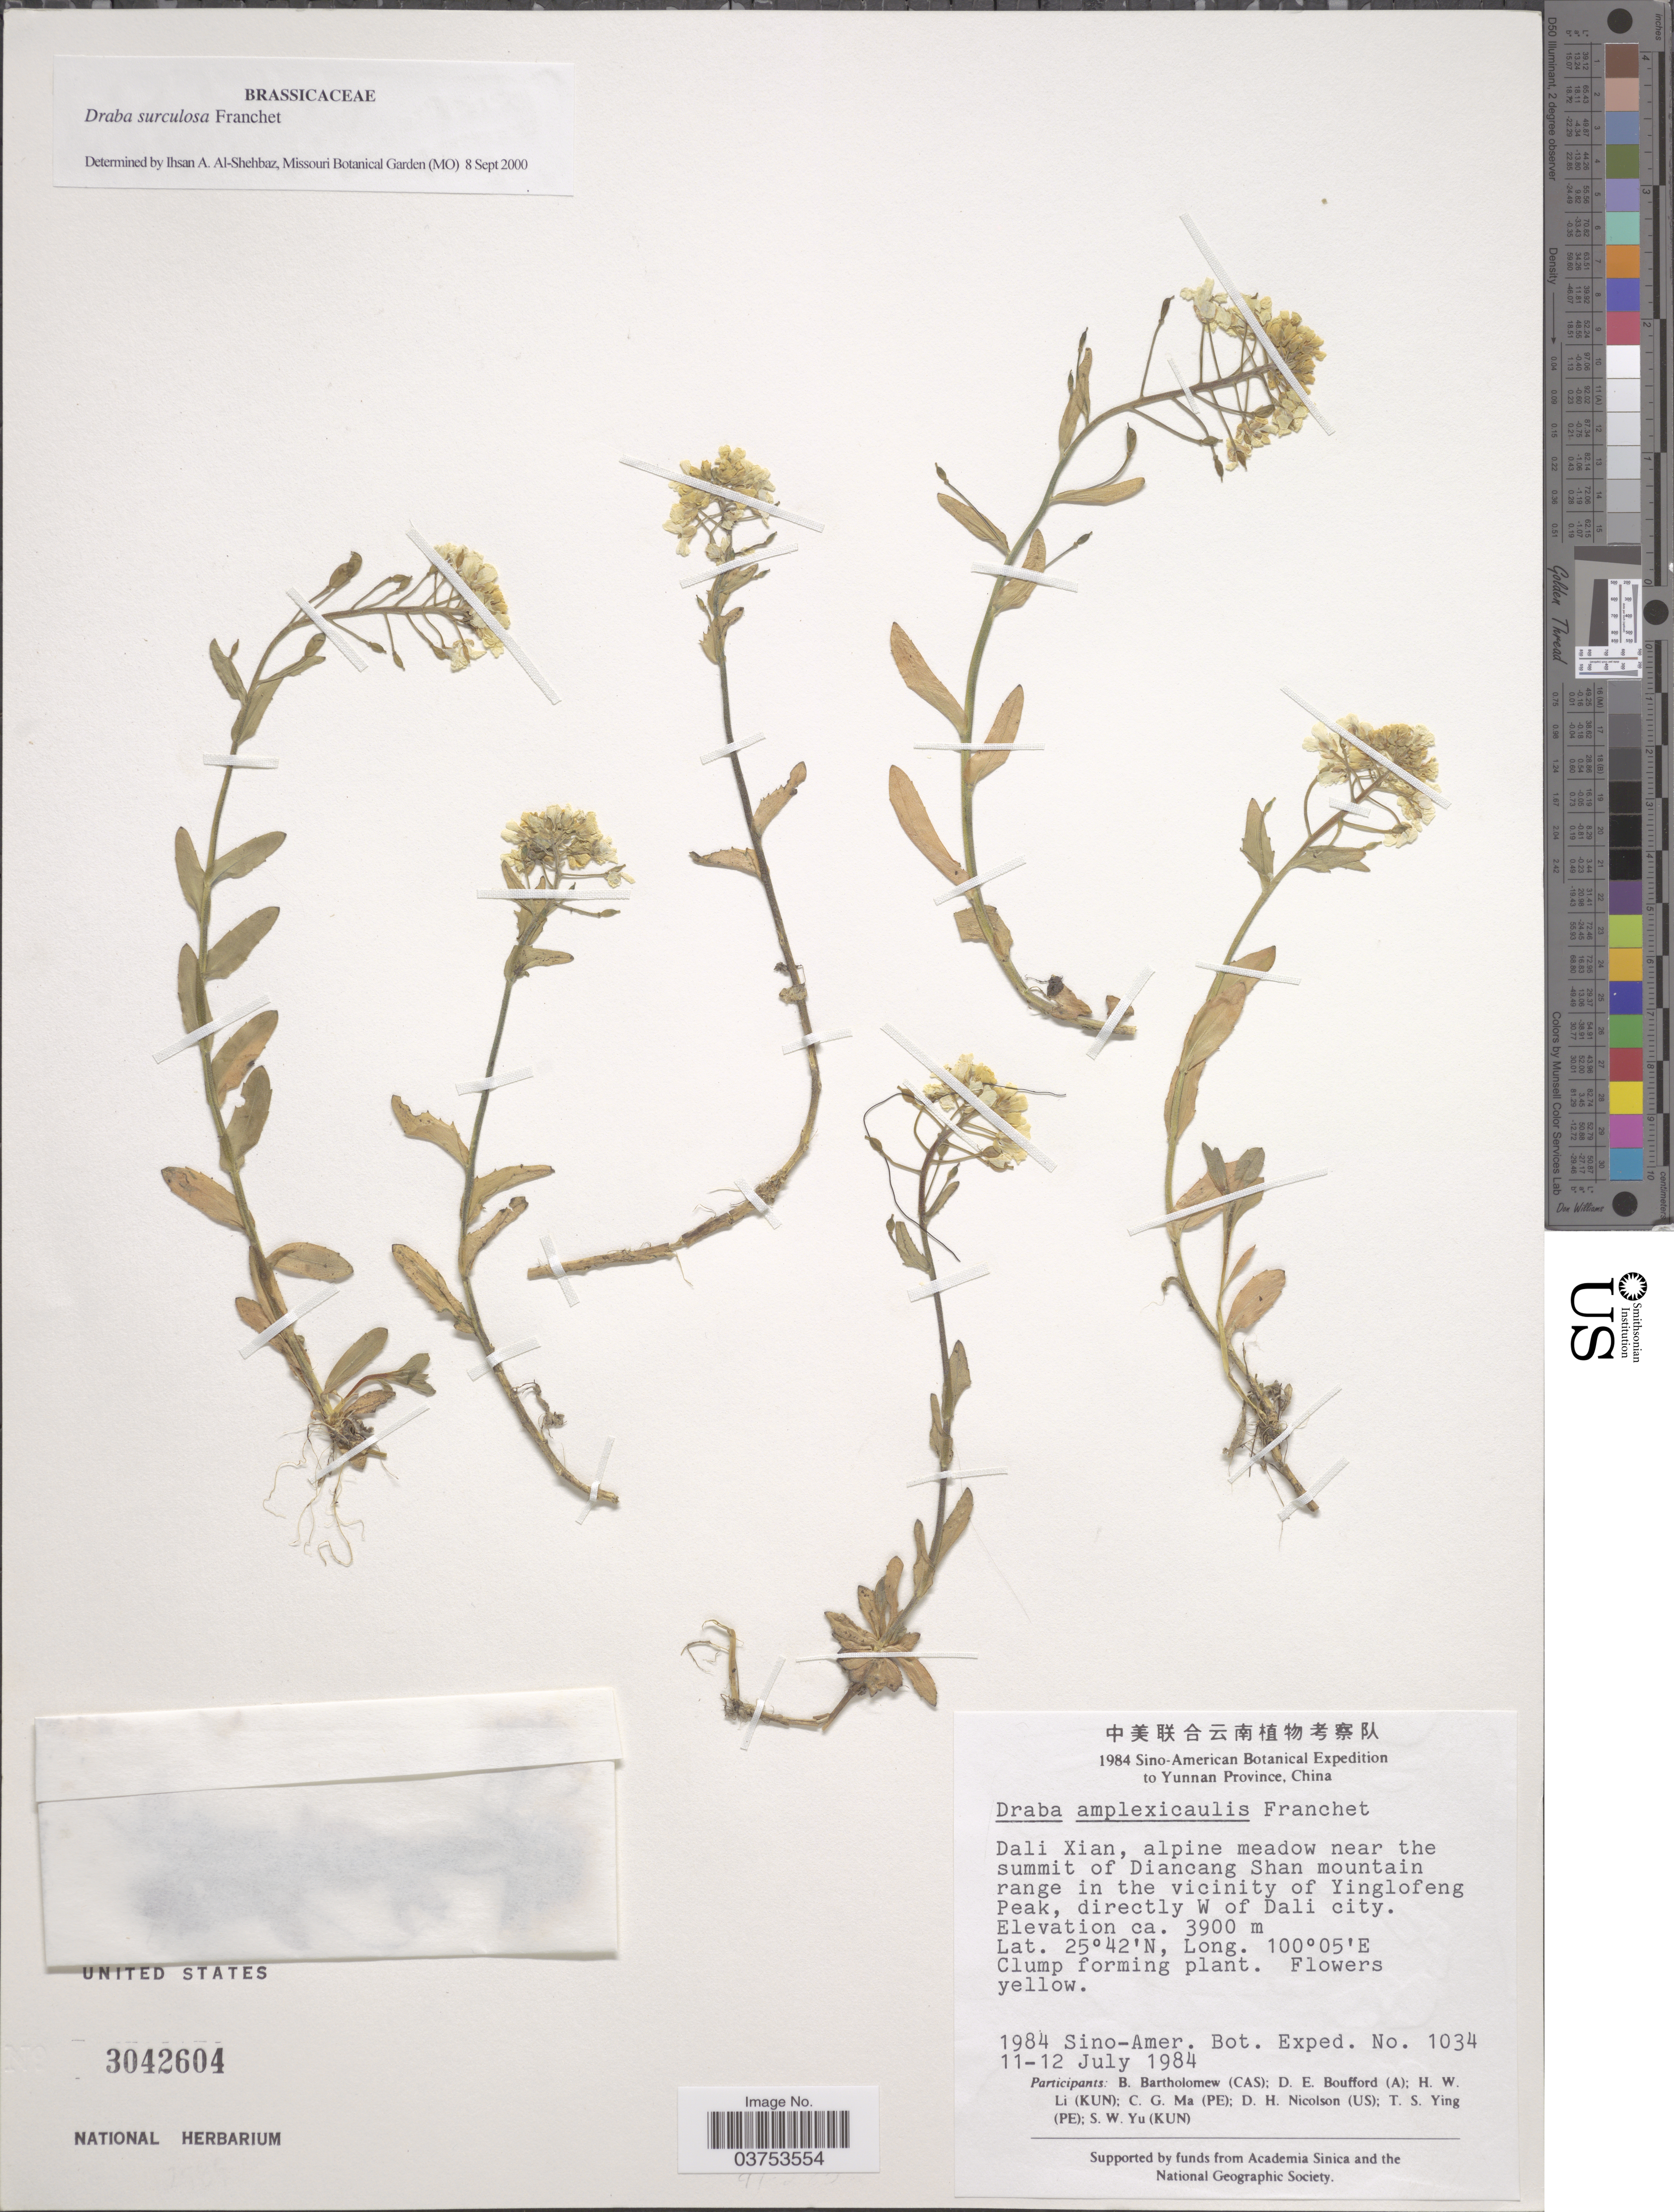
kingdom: Plantae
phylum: Tracheophyta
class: Magnoliopsida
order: Brassicales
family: Brassicaceae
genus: Draba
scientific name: Draba surculosa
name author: Franch.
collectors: Sino-Amer. Bot. Exped. 1984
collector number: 1034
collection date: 1984-07-11/1984-07-12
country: China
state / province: Yunnan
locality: Dali Xian, alpine meadow near the summit of Diancang Shan mountain range in the vicinity of Yinglofeng Peak, directly W of Dali city.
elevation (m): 3900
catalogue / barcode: US 3042604